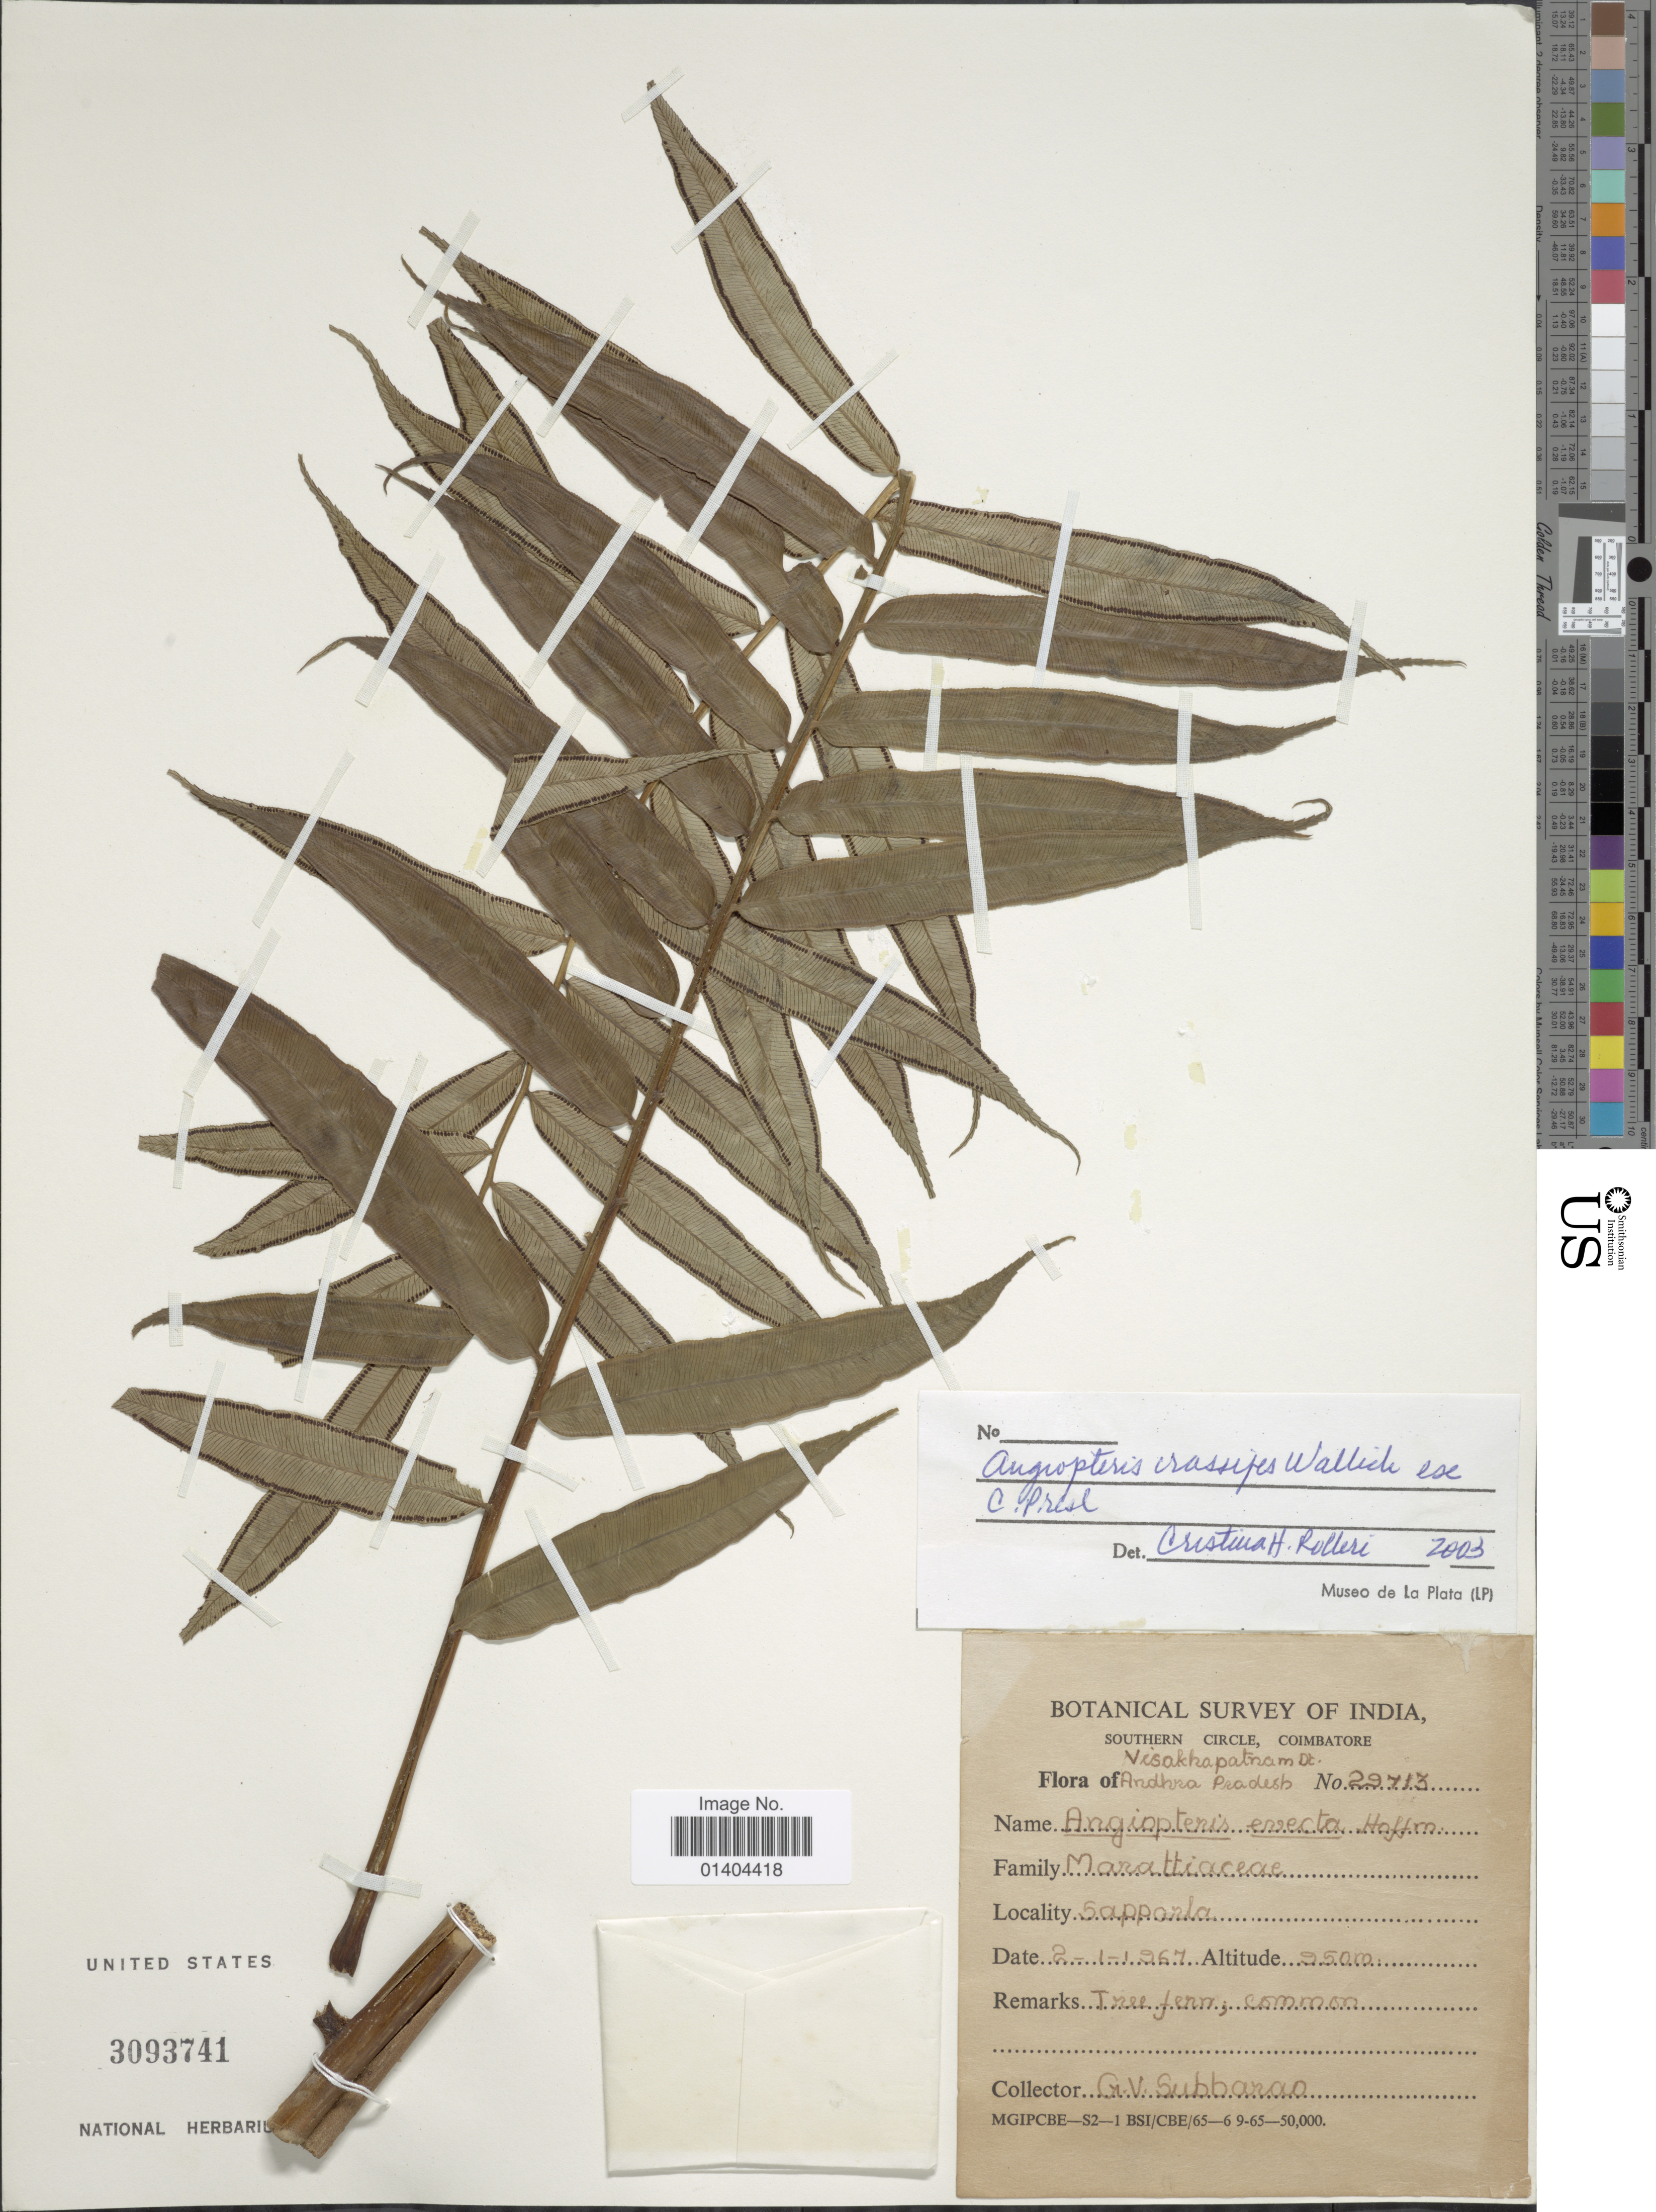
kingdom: Plantae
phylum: Tracheophyta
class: Polypodiopsida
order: Marattiales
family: Marattiaceae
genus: Angiopteris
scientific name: Angiopteris crassipes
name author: Wall. ex C. Presl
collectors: G. Subbarao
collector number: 29713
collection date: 1967-01-02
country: India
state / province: Andhra Pradesh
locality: Nisakhapatnam Dt, Sapparla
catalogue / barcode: US 3093741